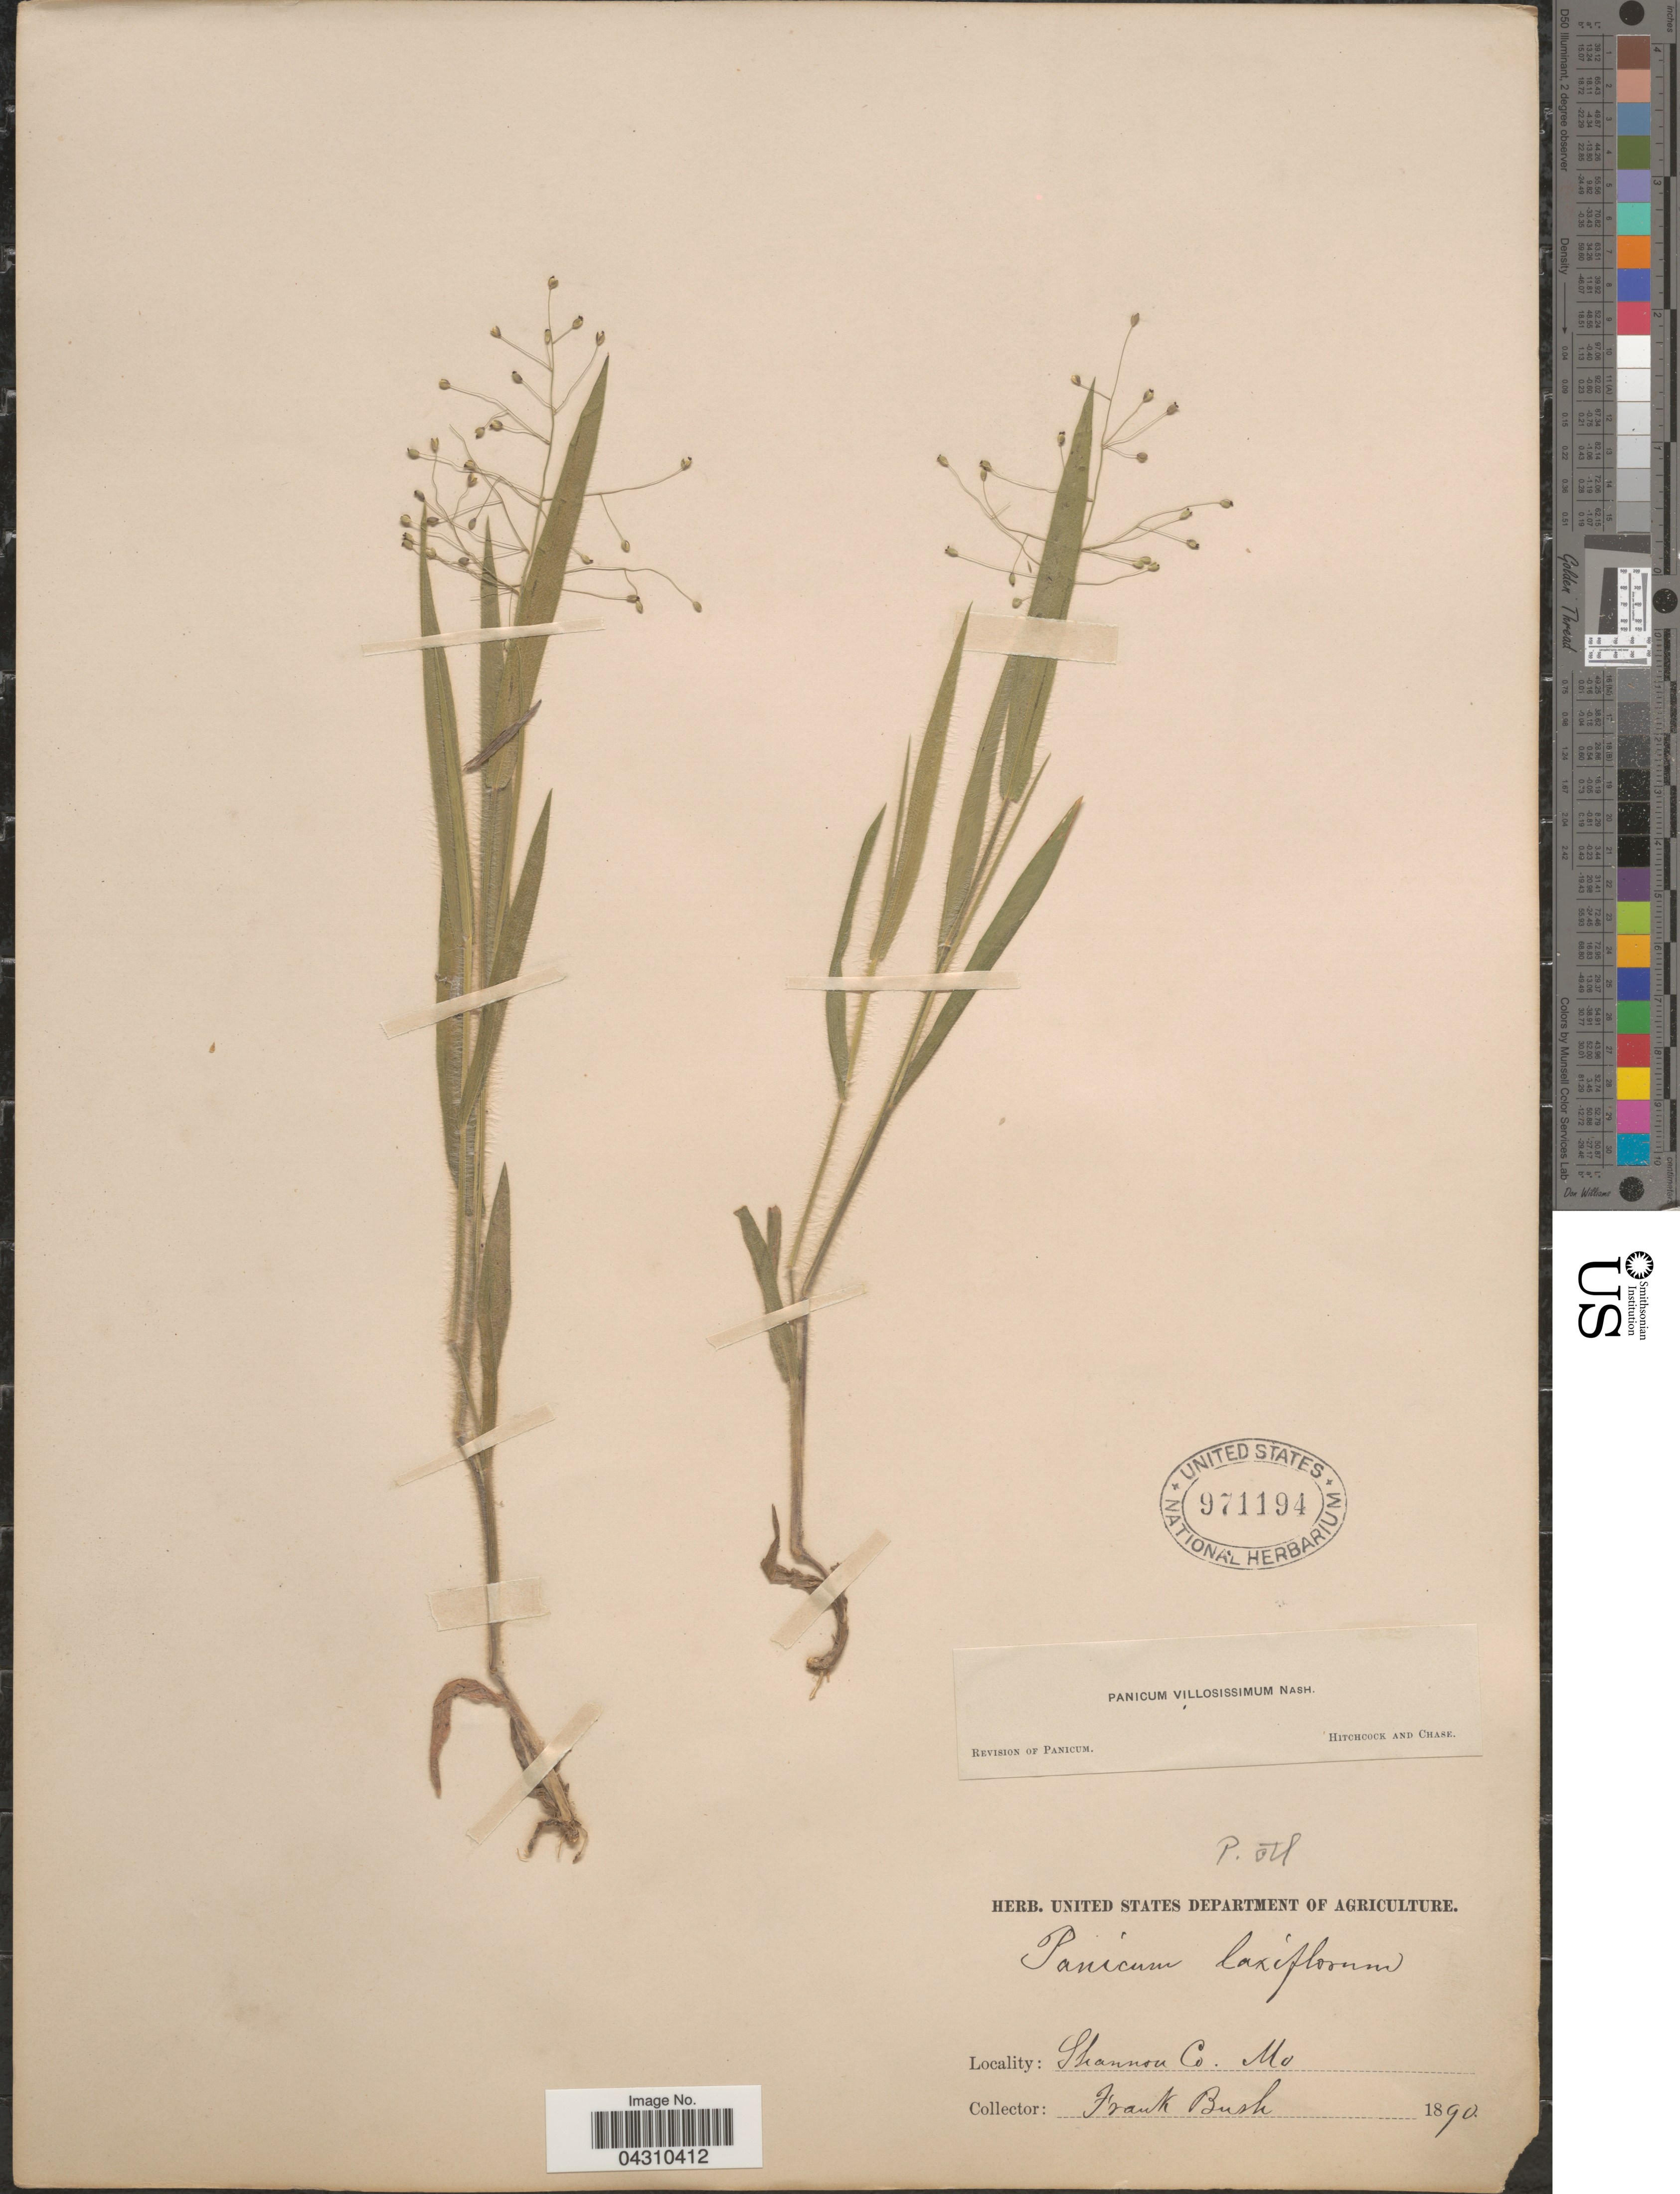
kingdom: Plantae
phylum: Tracheophyta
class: Liliopsida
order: Poales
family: Poaceae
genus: Dichanthelium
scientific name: Dichanthelium acuminatum var. acuminatum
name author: (Sw.) Gould & C.A. Clark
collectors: F. Bush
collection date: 1890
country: United States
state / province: Missouri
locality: Shannon Co.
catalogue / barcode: US 971194